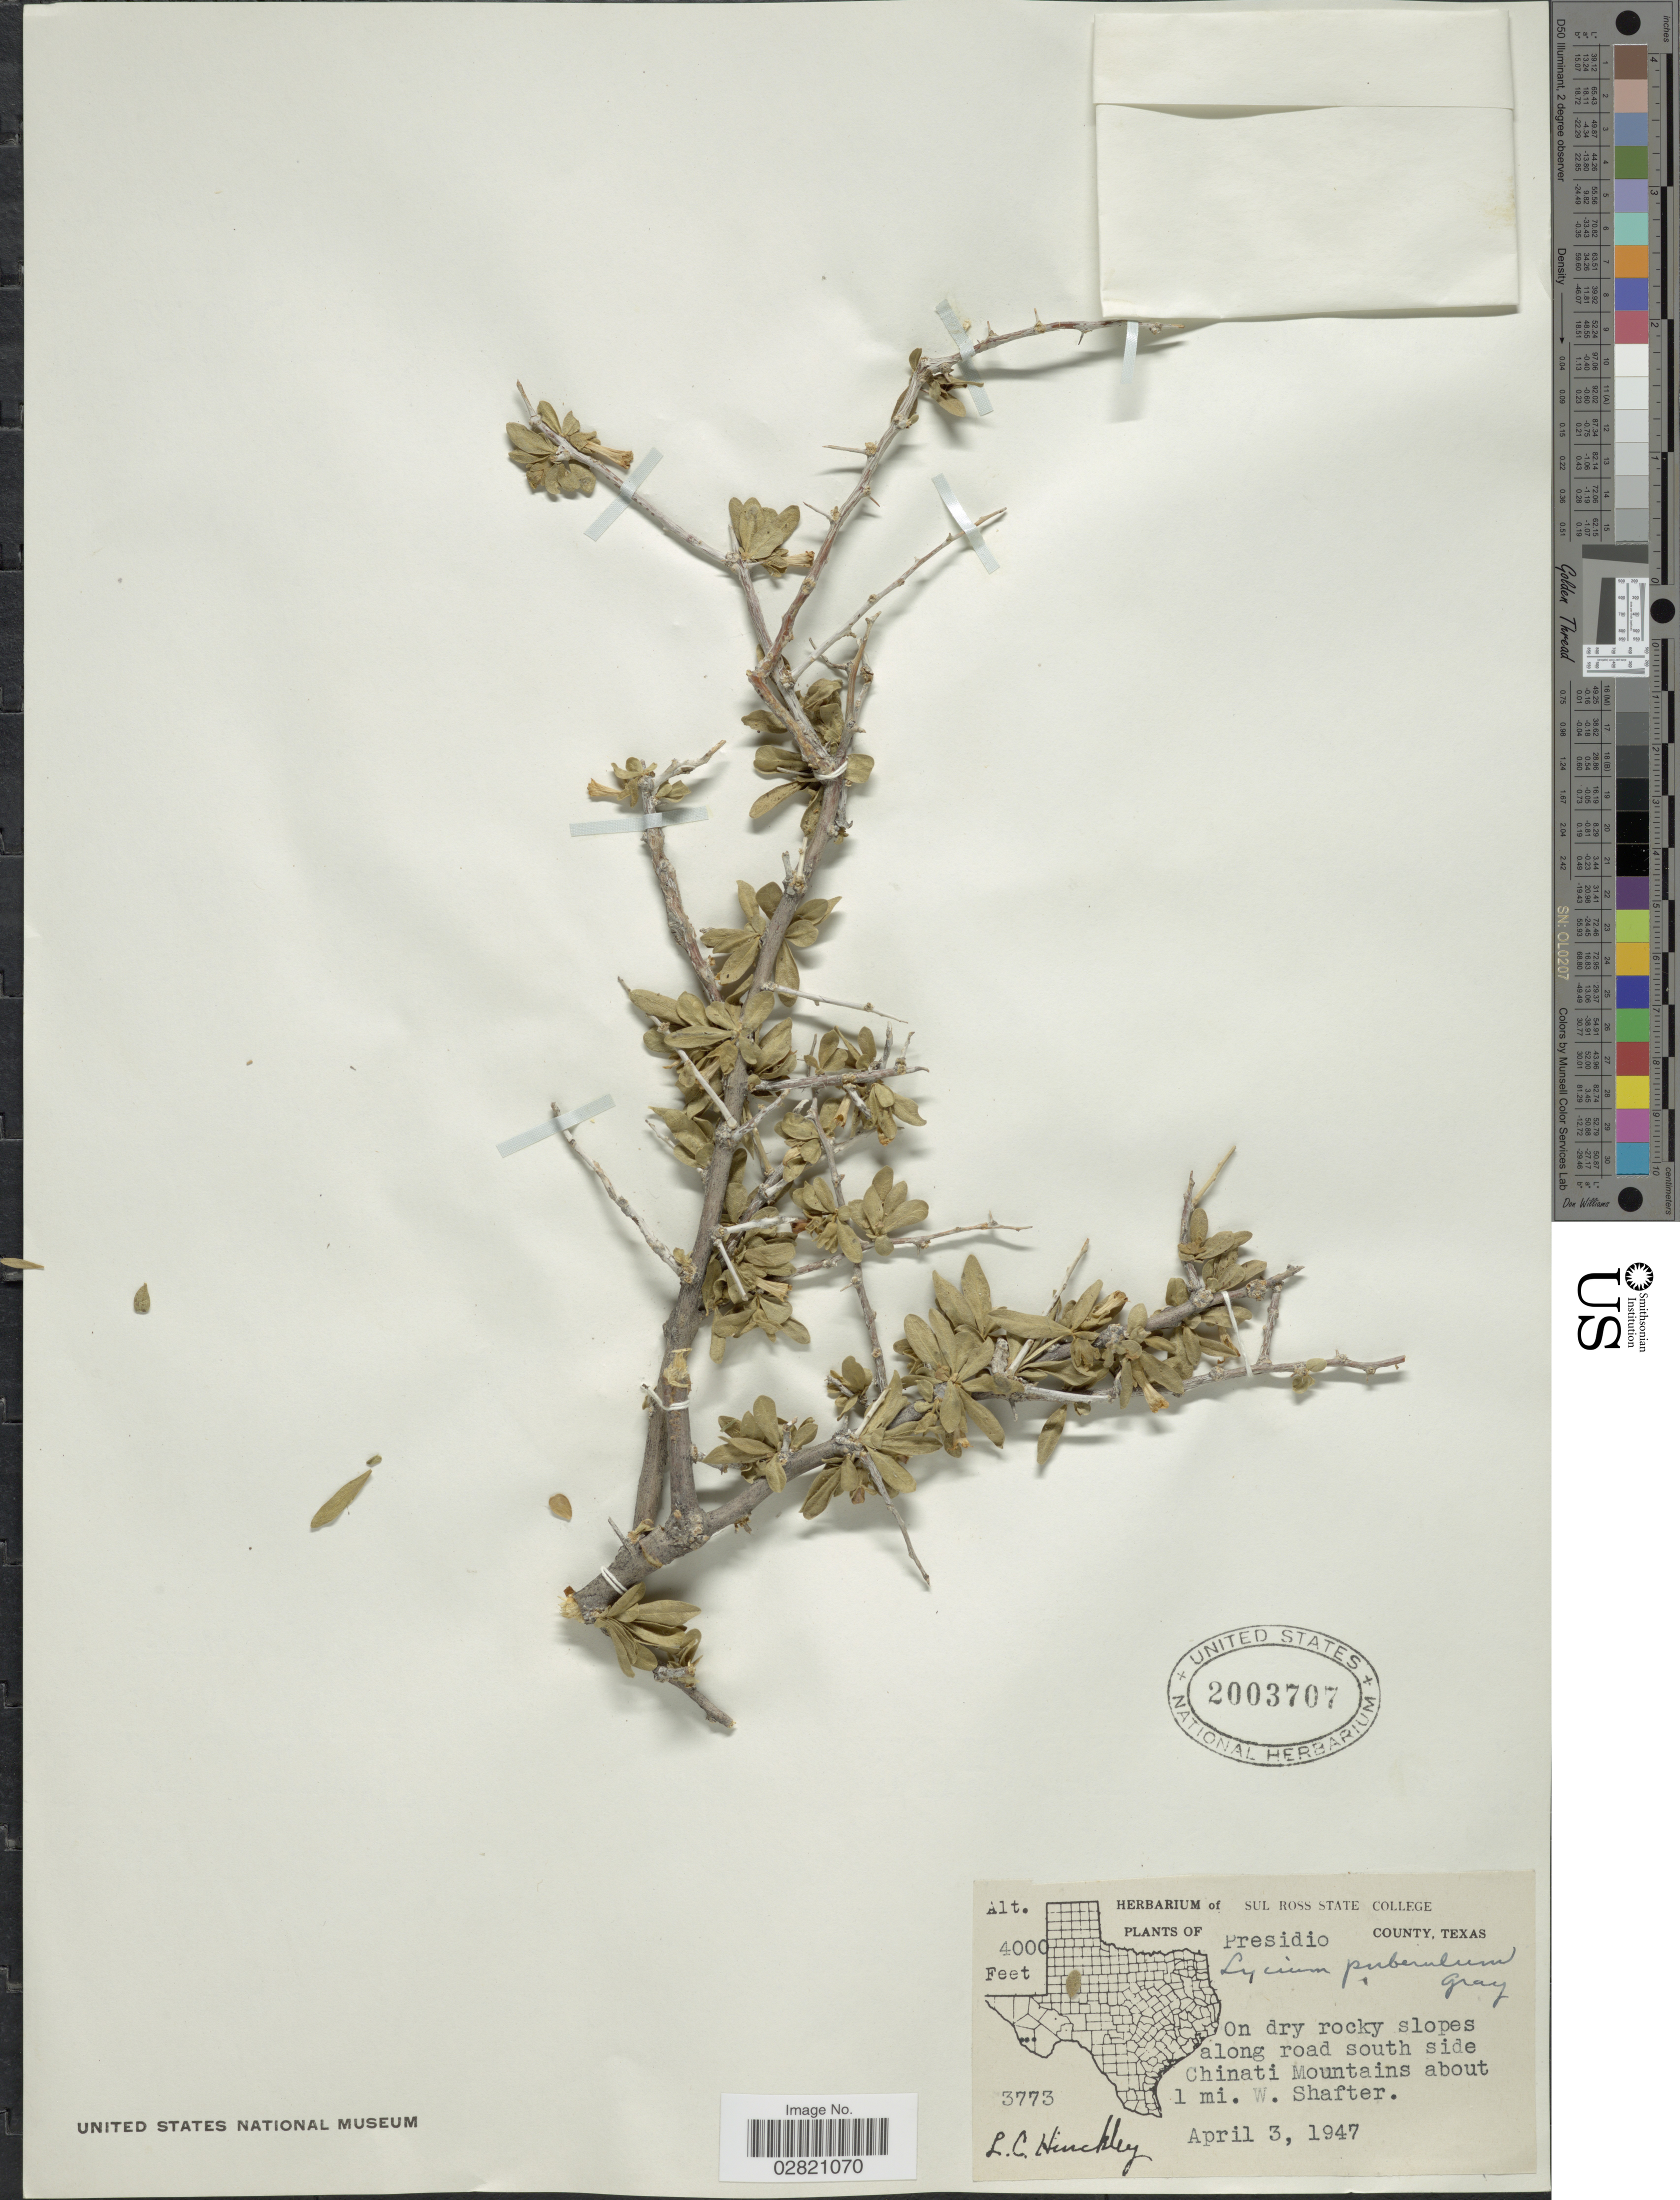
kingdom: Plantae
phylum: Tracheophyta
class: Magnoliopsida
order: Solanales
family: Solanaceae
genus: Lycium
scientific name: Lycium puberulum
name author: A. Gray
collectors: L. Hinckley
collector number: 3773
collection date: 1947-04-03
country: United States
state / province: Texas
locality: Presidio County. On dry rocky slopes along road south side Chinati Mountains about 1 mi. W. Shafter.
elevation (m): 1219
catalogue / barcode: US 2003707